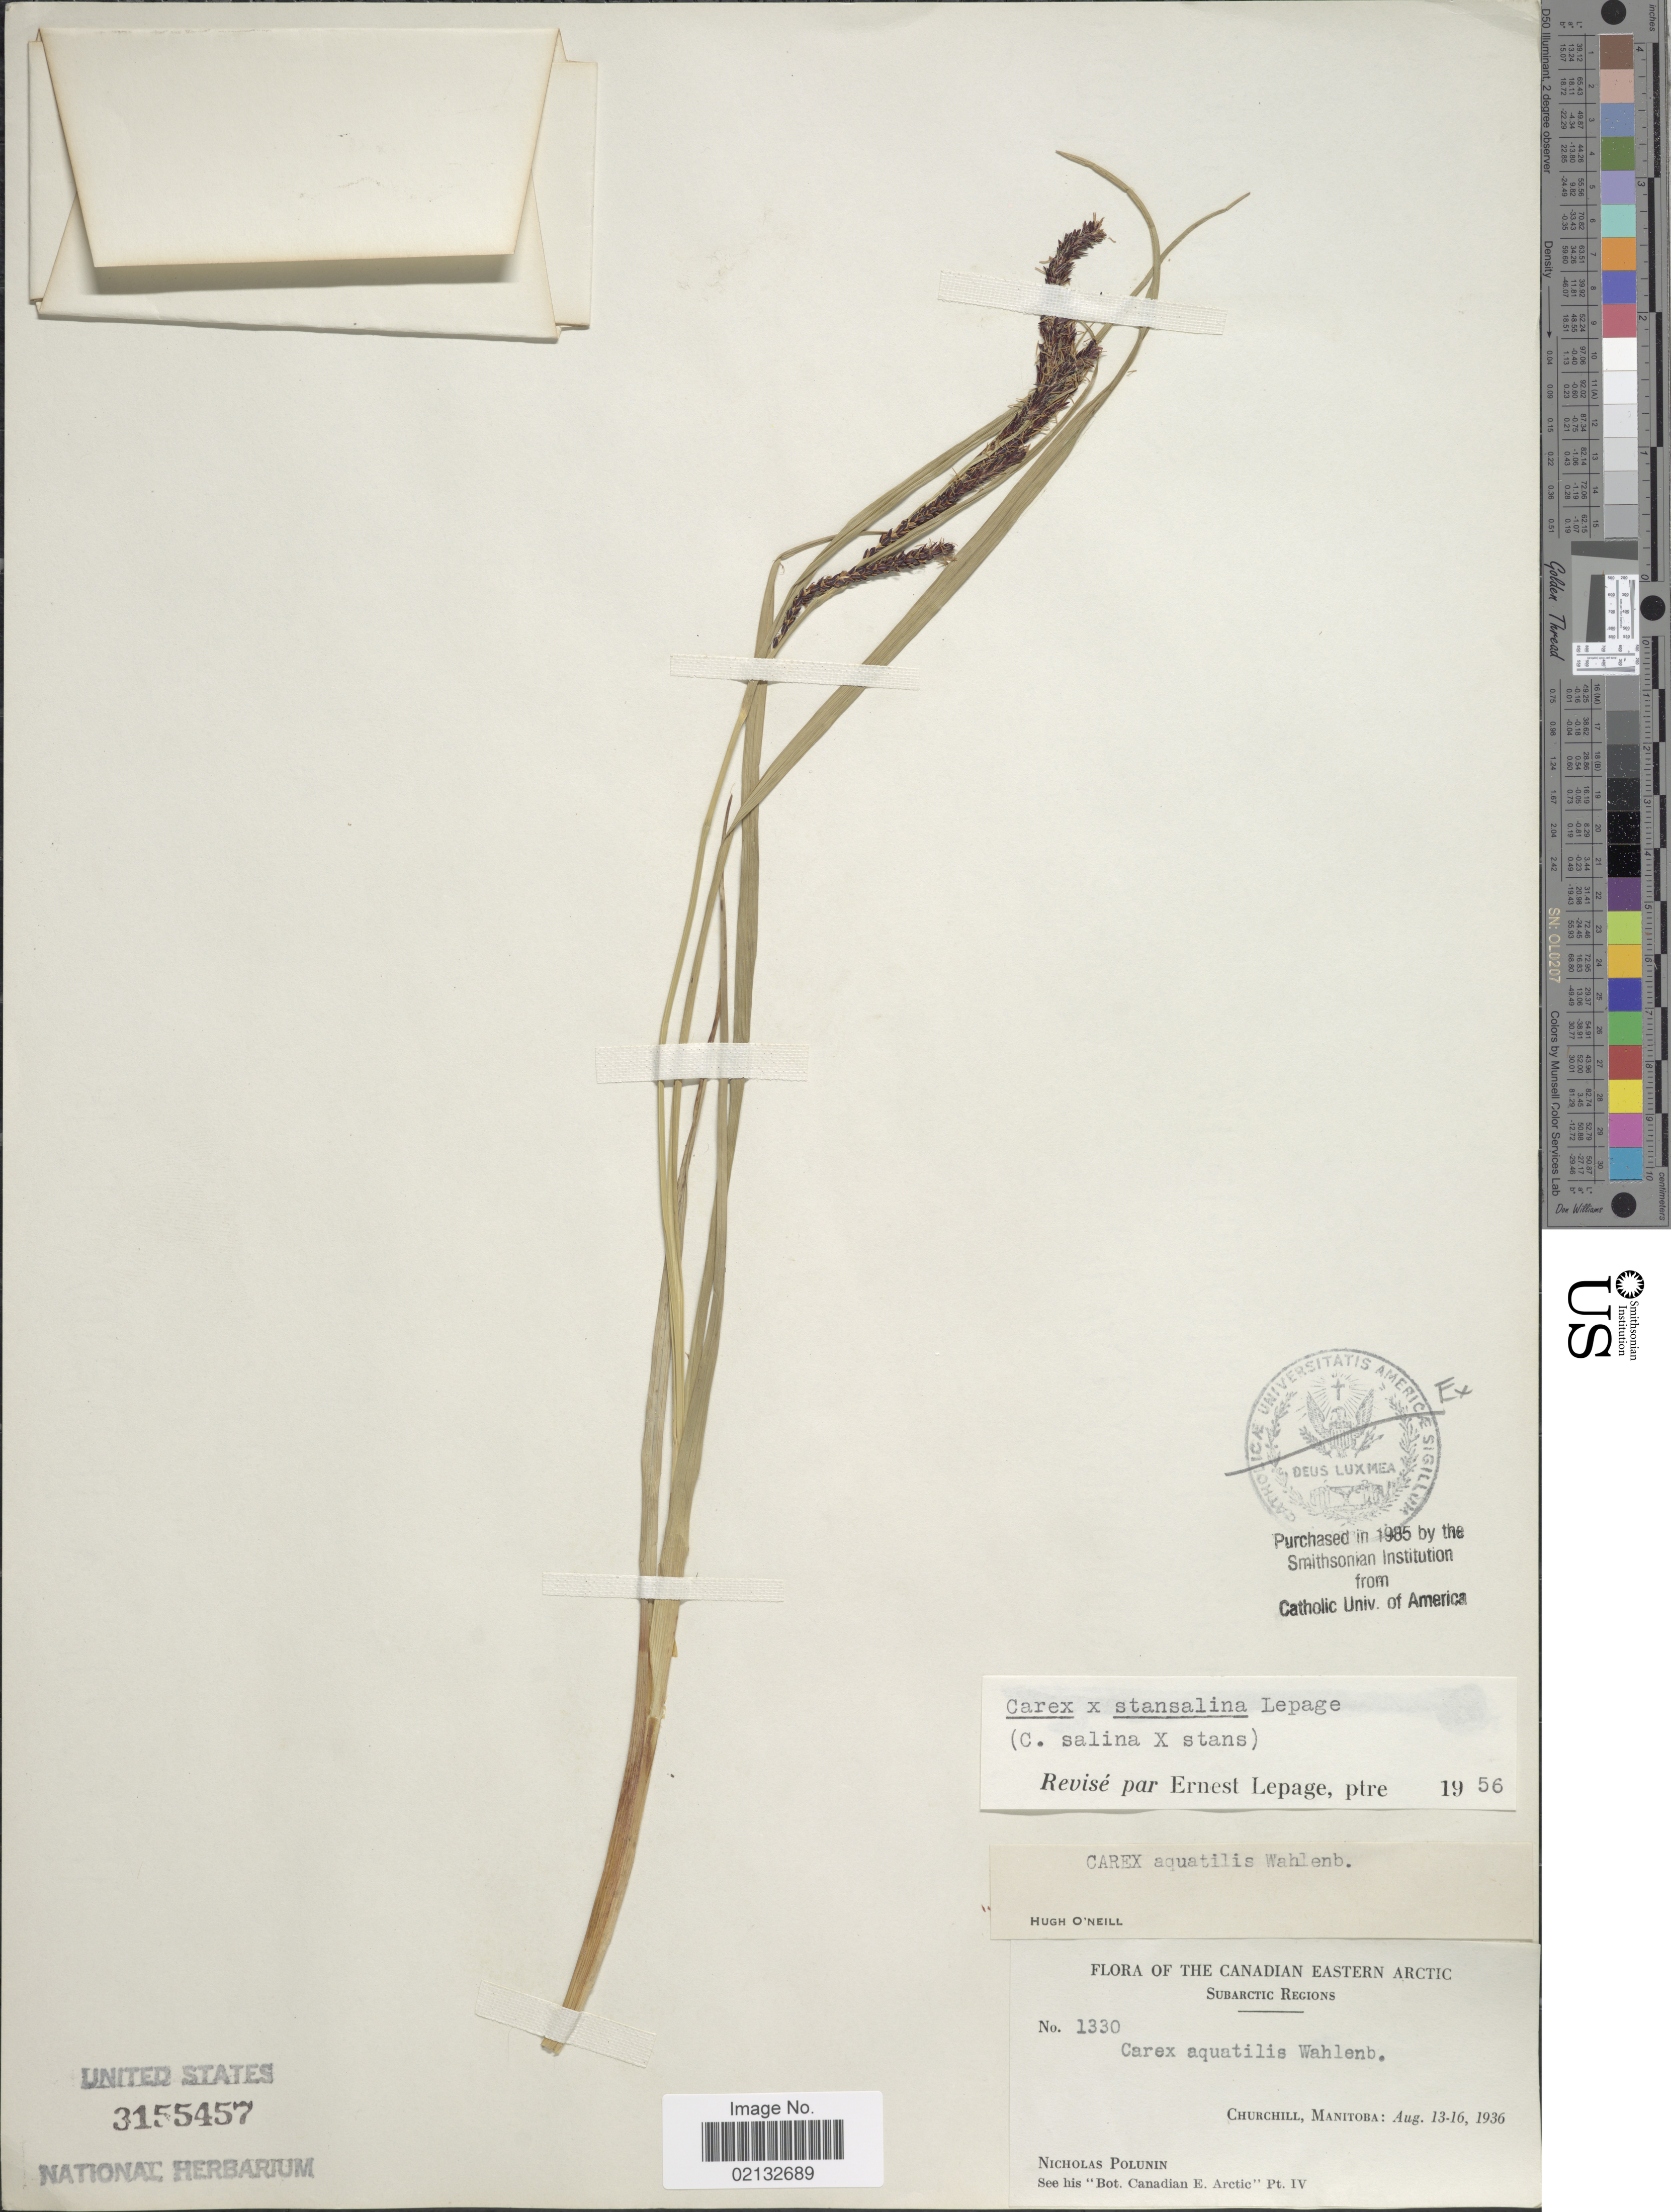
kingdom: Plantae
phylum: Tracheophyta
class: Liliopsida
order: Poales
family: Cyperaceae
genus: Carex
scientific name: Carex salina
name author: Wahlenb.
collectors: N. V. Polunin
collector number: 1330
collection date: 1936-08-13/1936-08-16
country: Canada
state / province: Manitoba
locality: Canadian Eastern Arctic. Subarctic Regions. Churchill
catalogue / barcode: US 3155457